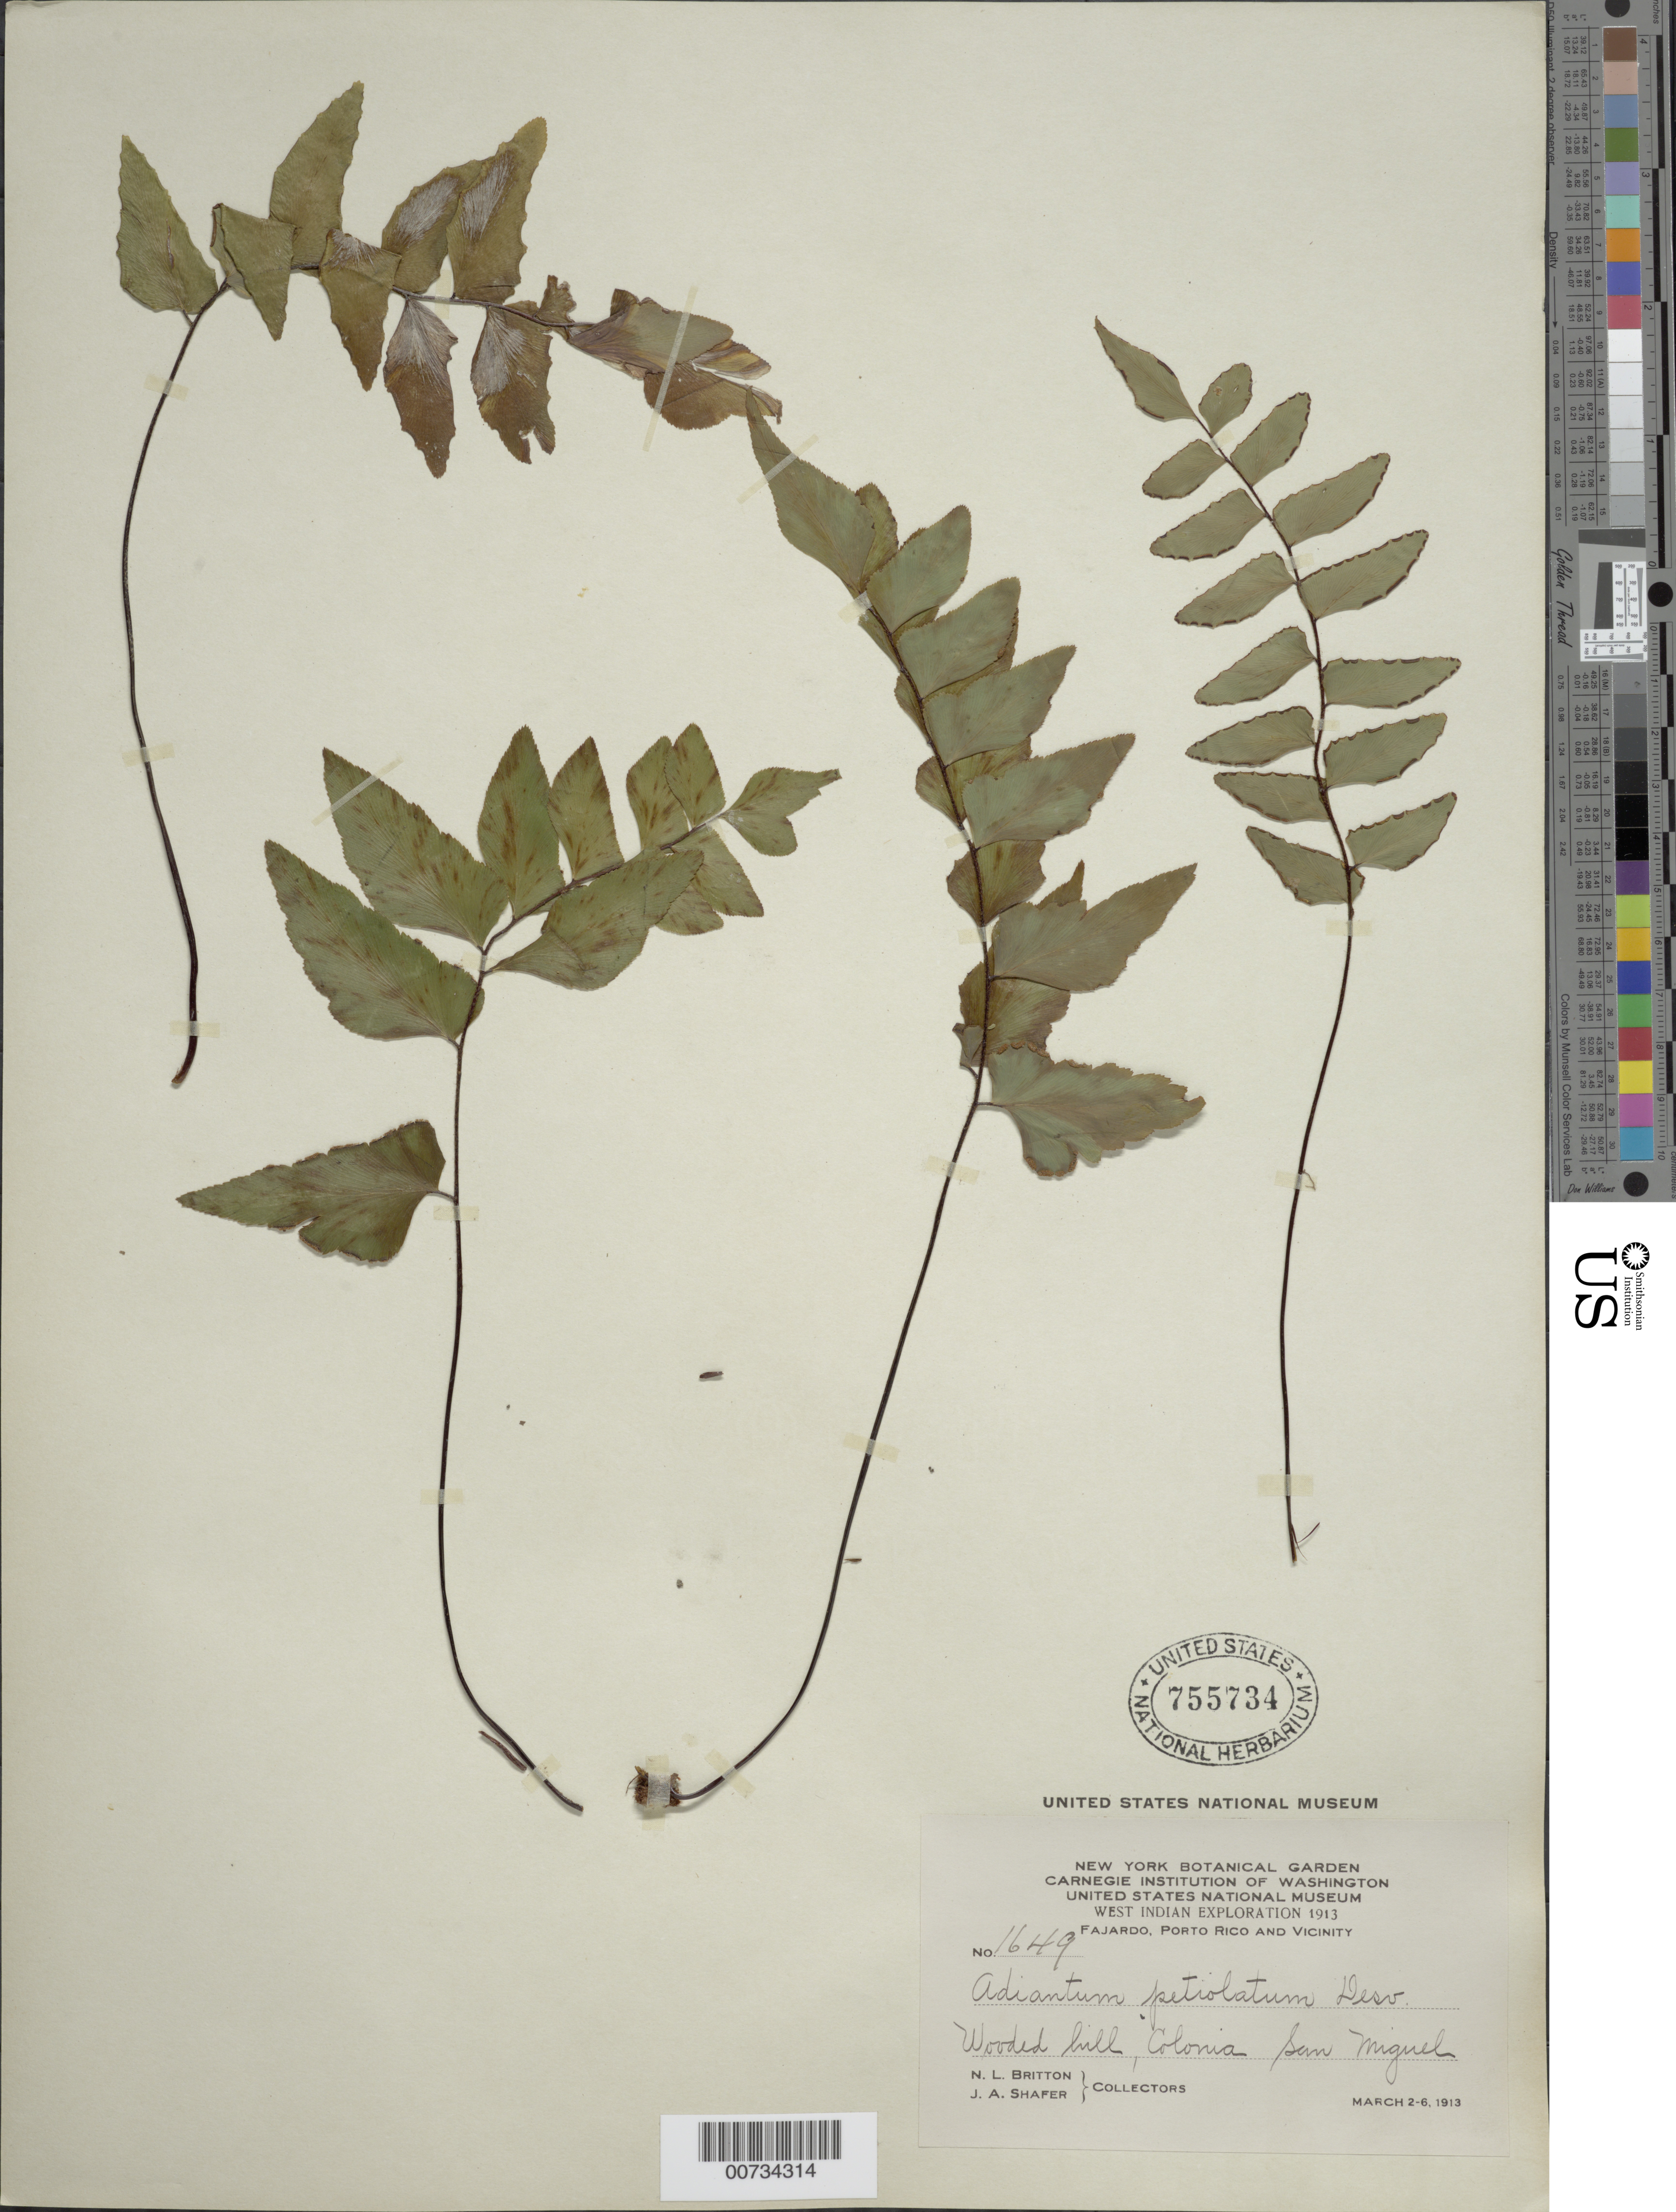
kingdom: Plantae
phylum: Tracheophyta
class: Polypodiopsida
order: Polypodiales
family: Pteridaceae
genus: Adiantum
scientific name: Adiantum petiolatum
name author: Desv.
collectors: N. Britton & J. A. Shafer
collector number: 1649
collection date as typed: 02 Mar 1913 to 06 Mar 1913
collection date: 1913-03-02/1913-03-06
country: Puerto Rico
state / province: Fajardo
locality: Fajardo, Colonia San Miguel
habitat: Wooded hill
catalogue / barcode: US 755734